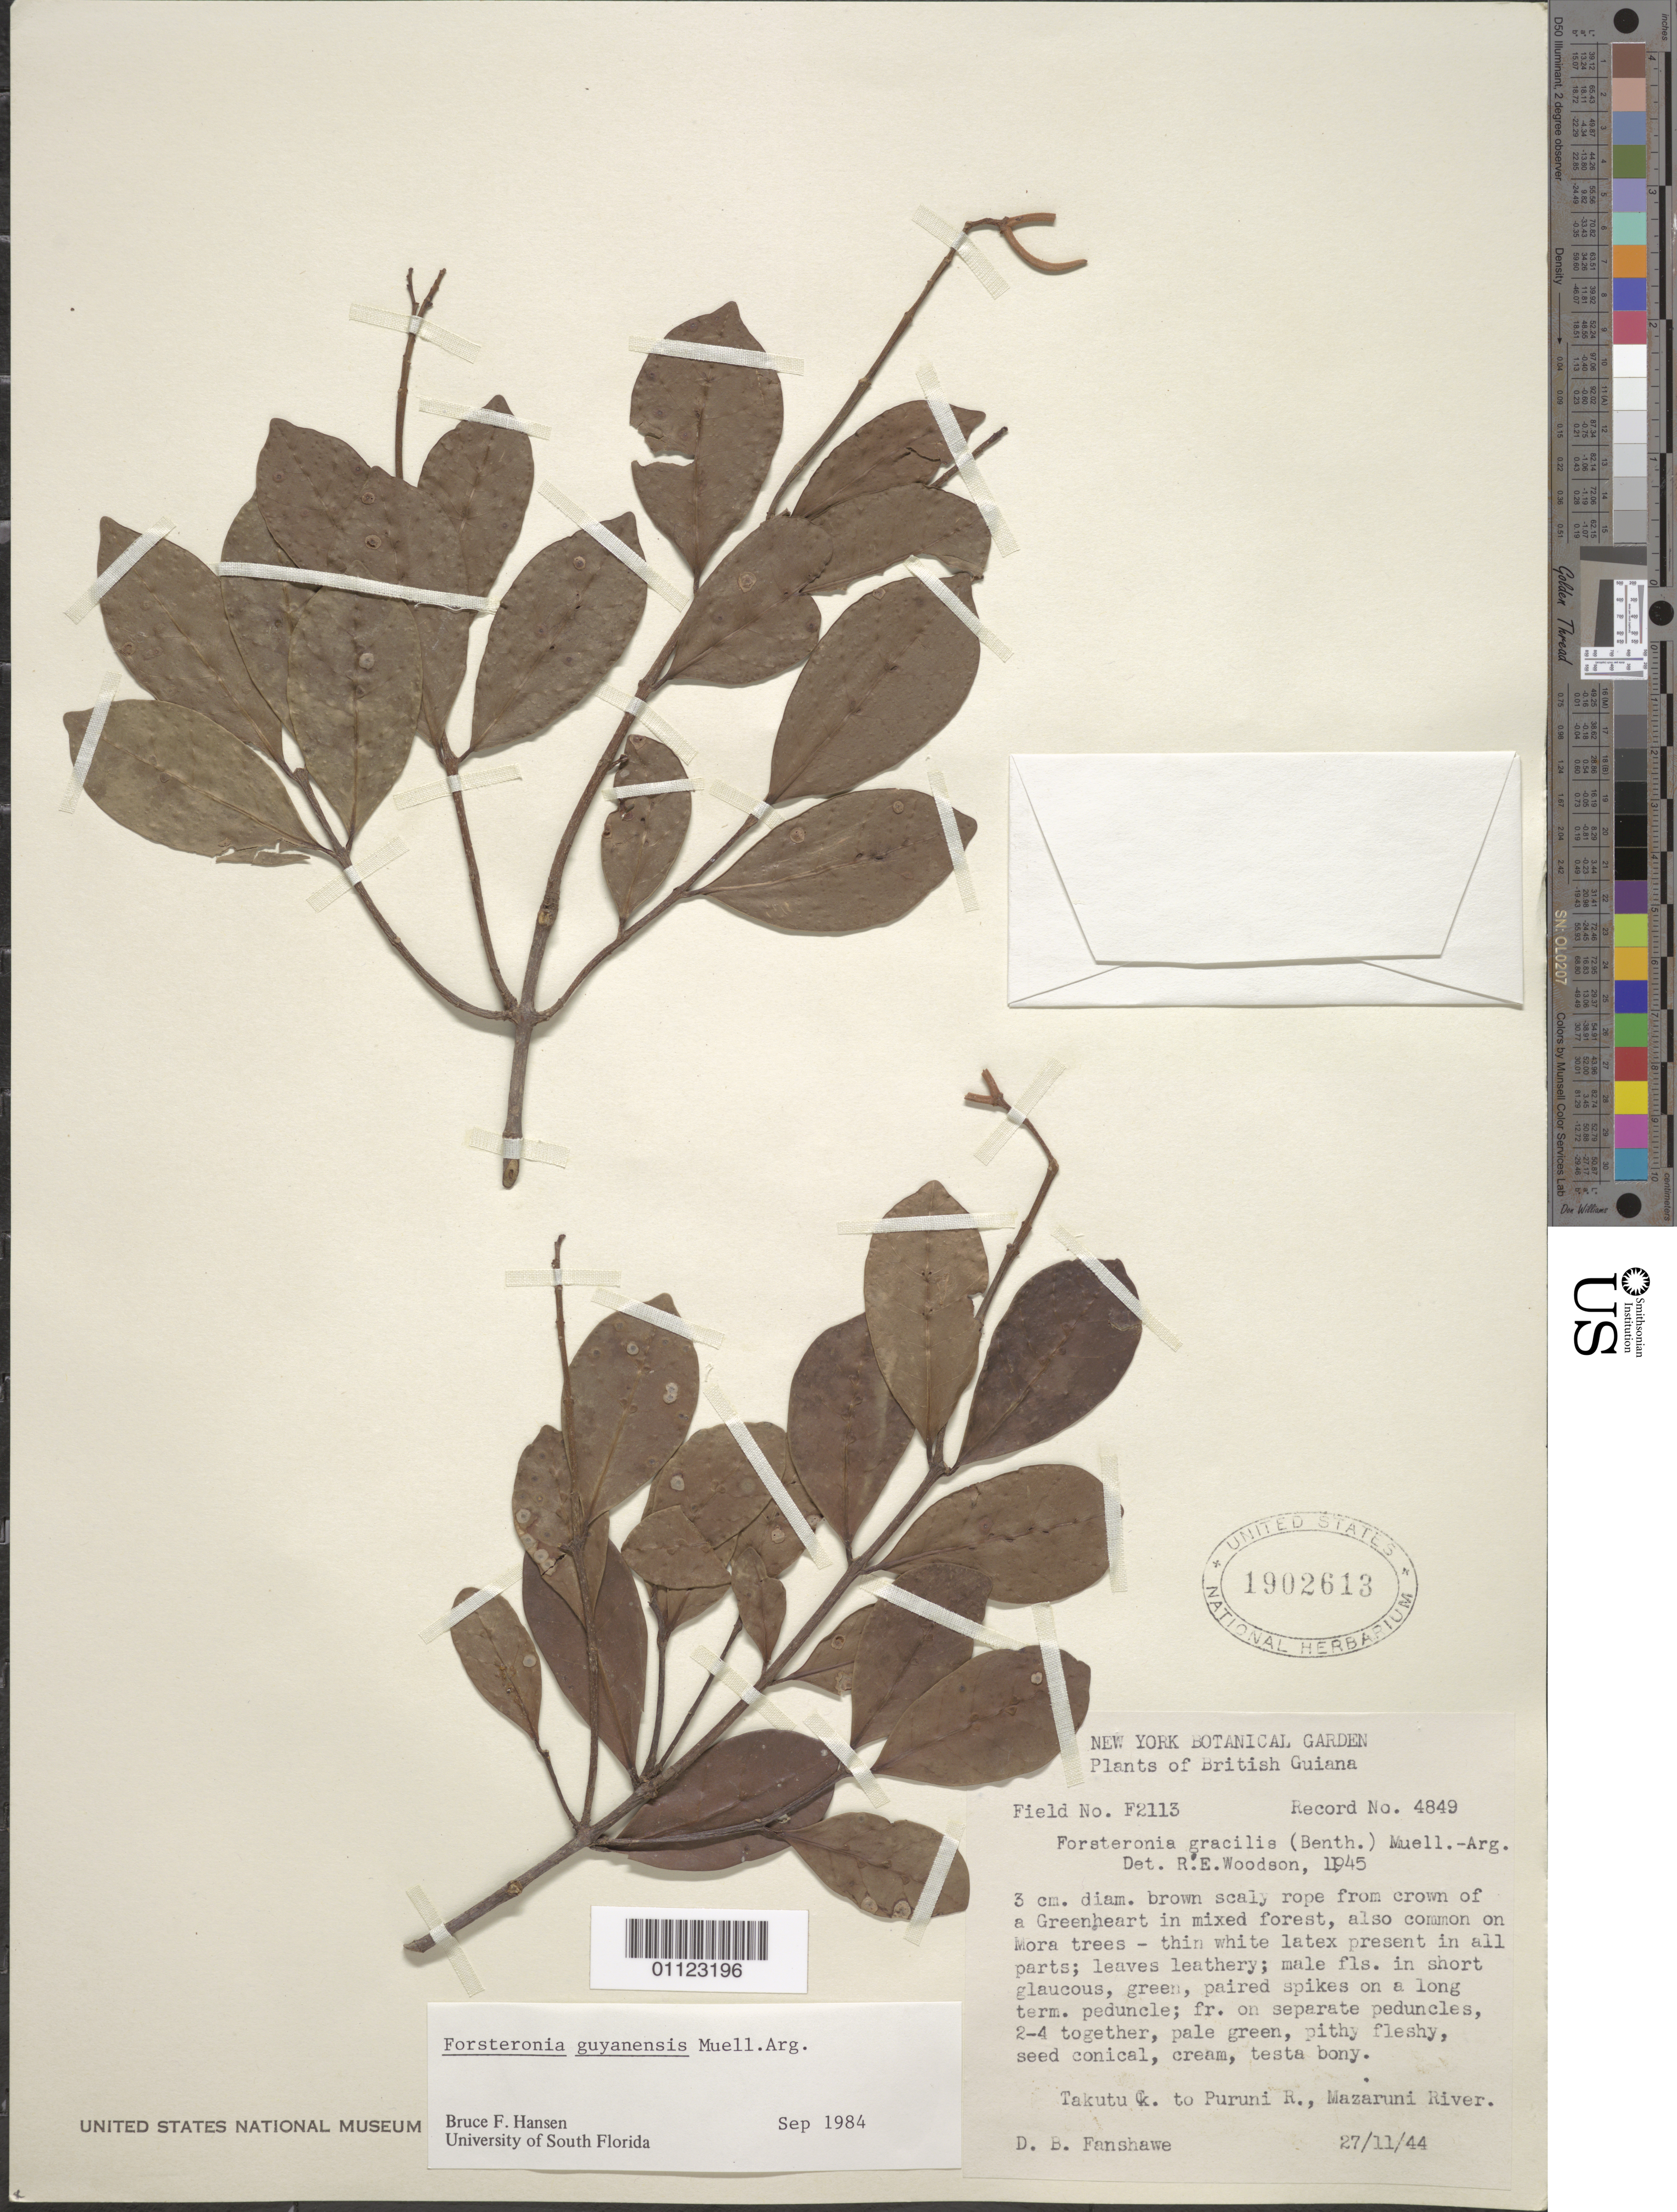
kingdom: Plantae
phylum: Tracheophyta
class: Magnoliopsida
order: Gentianales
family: Apocynaceae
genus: Forsteronia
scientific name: Forsteronia guyanensis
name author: Müll. Arg.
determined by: Hansen, Bruce F., Curator (USF), University of South Florida (UNITED STATES)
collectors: D. B. Fanshawe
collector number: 4849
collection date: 1944-11-27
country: Guyana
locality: Takutu to Puruni R., Mazaruni R.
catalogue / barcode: US 1902613